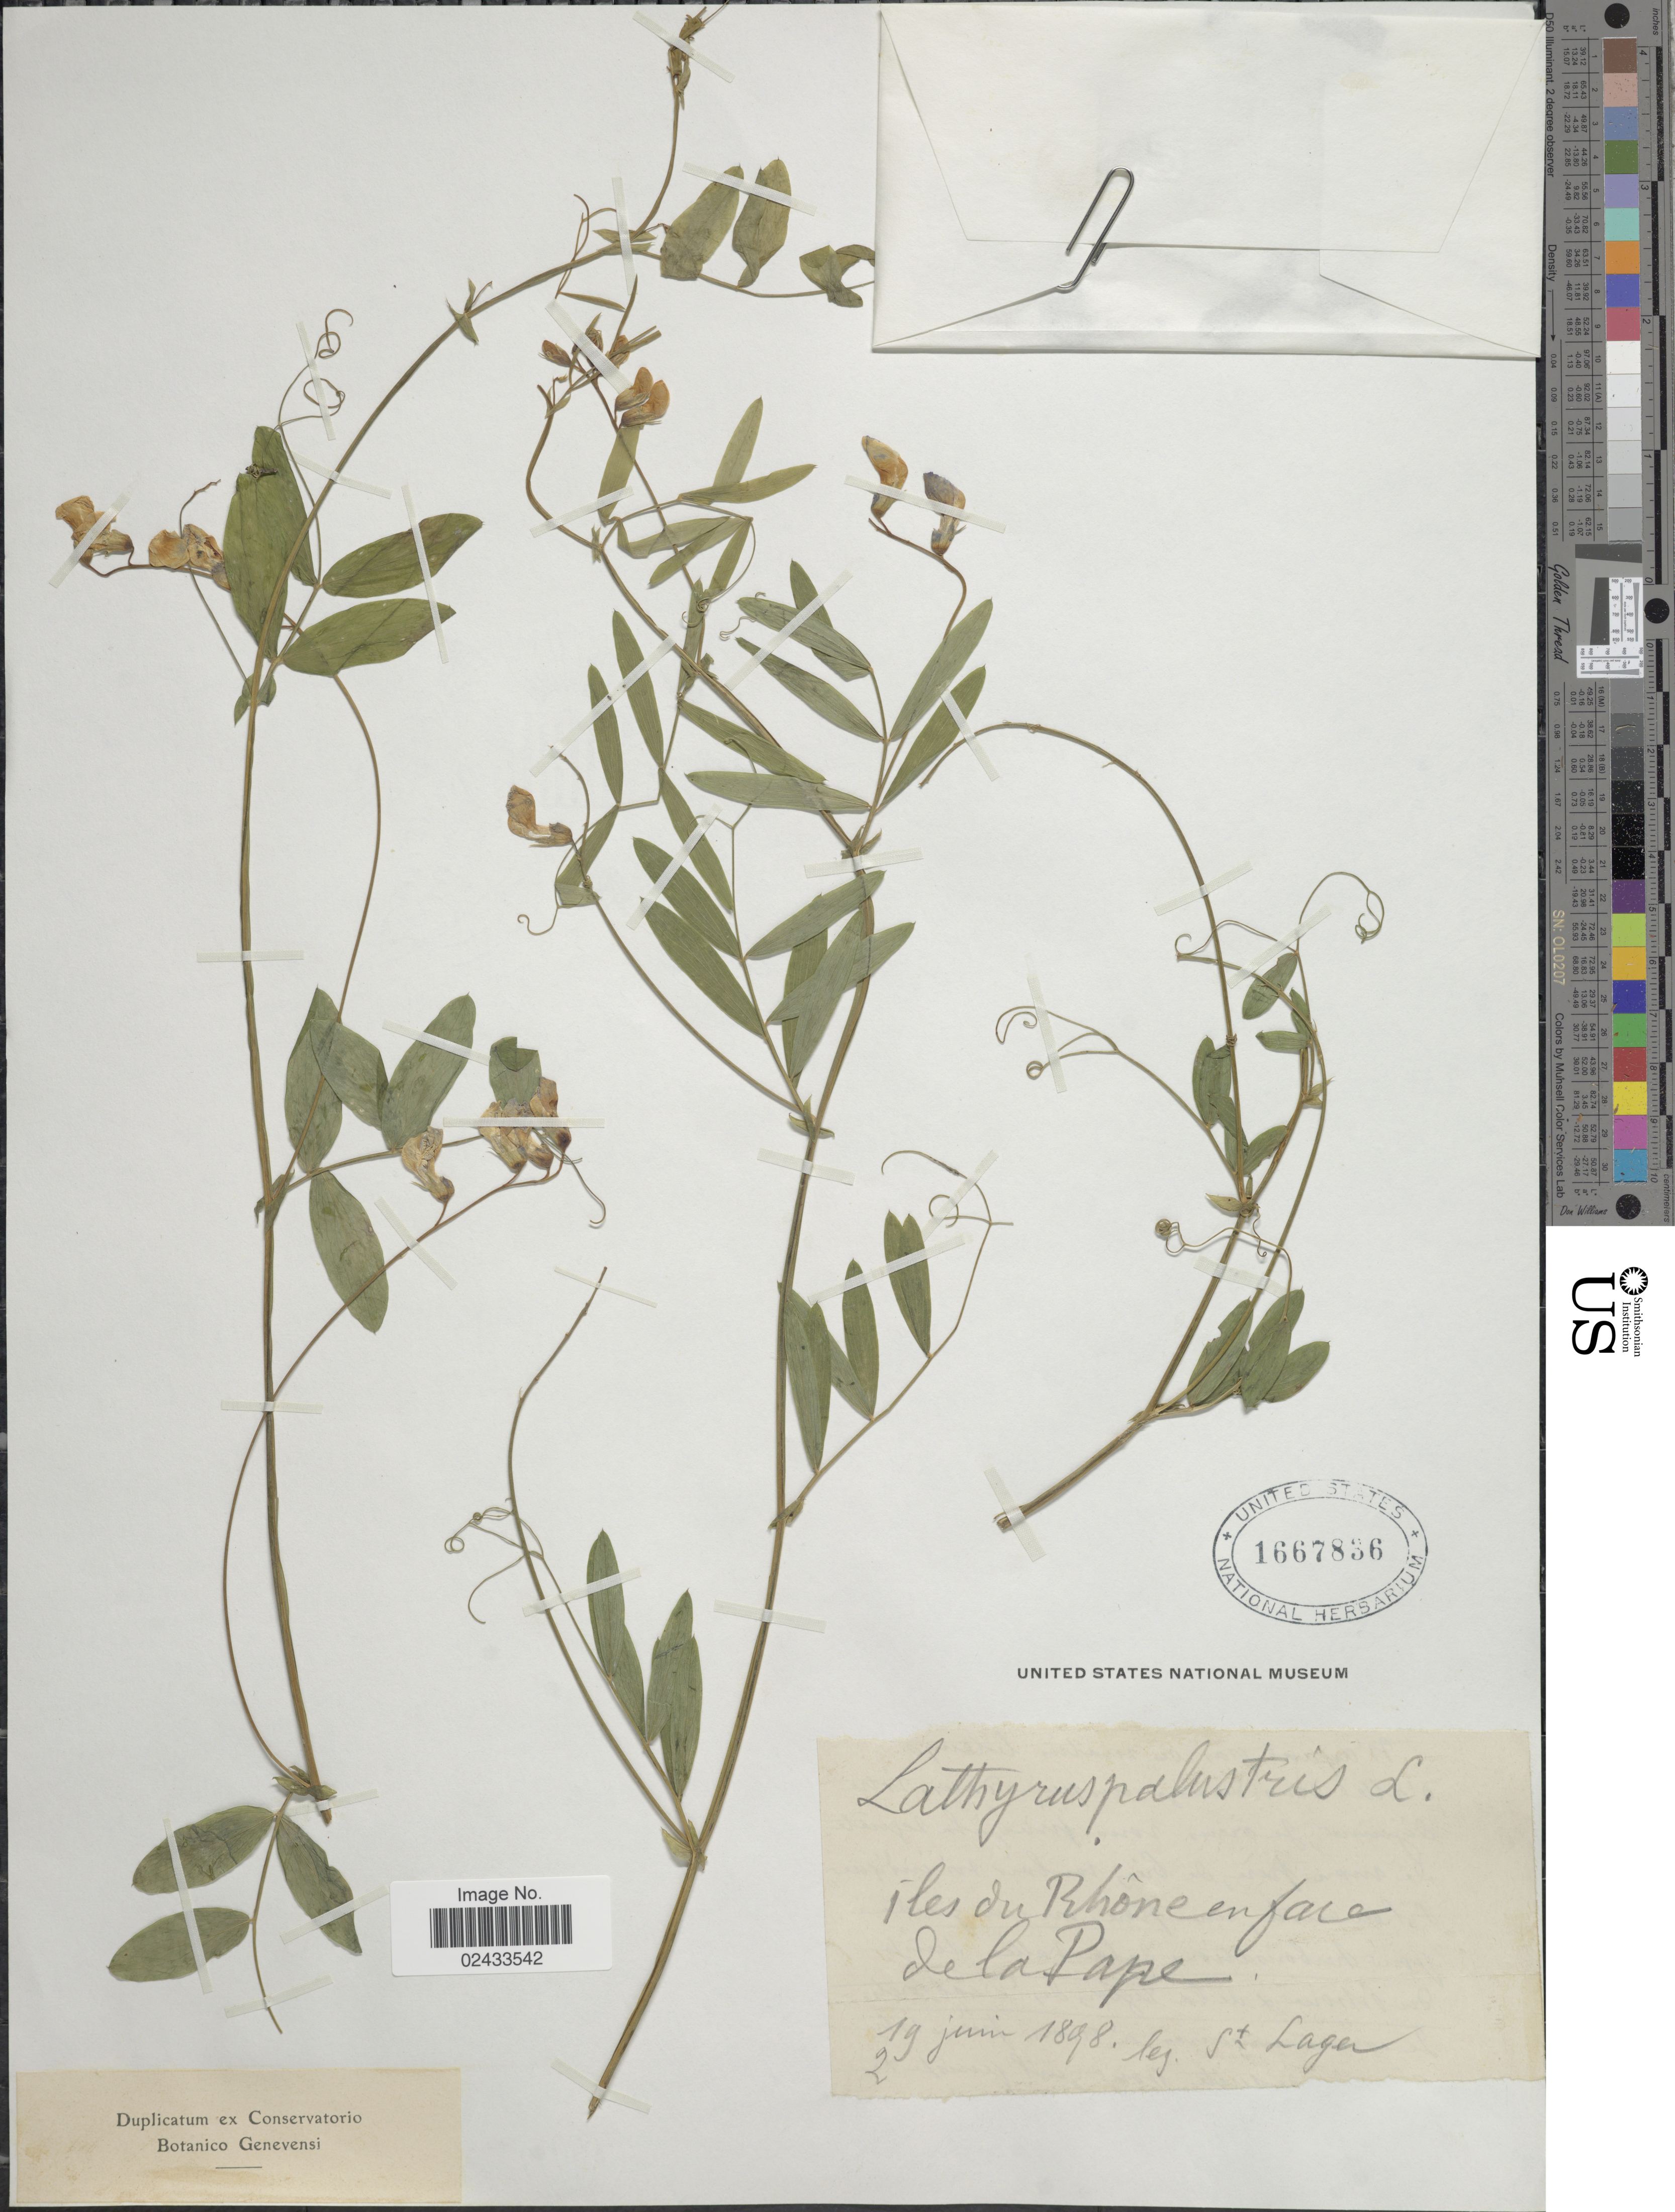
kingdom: Plantae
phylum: Tracheophyta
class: Magnoliopsida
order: Fabales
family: Fabaceae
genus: Lathyrus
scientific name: Lathyrus palustris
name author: L.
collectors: -. St. Lager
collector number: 2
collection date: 1898-06-19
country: France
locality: Iles du Rhone en face de la Pape. [interpreted]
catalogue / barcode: US 1667836